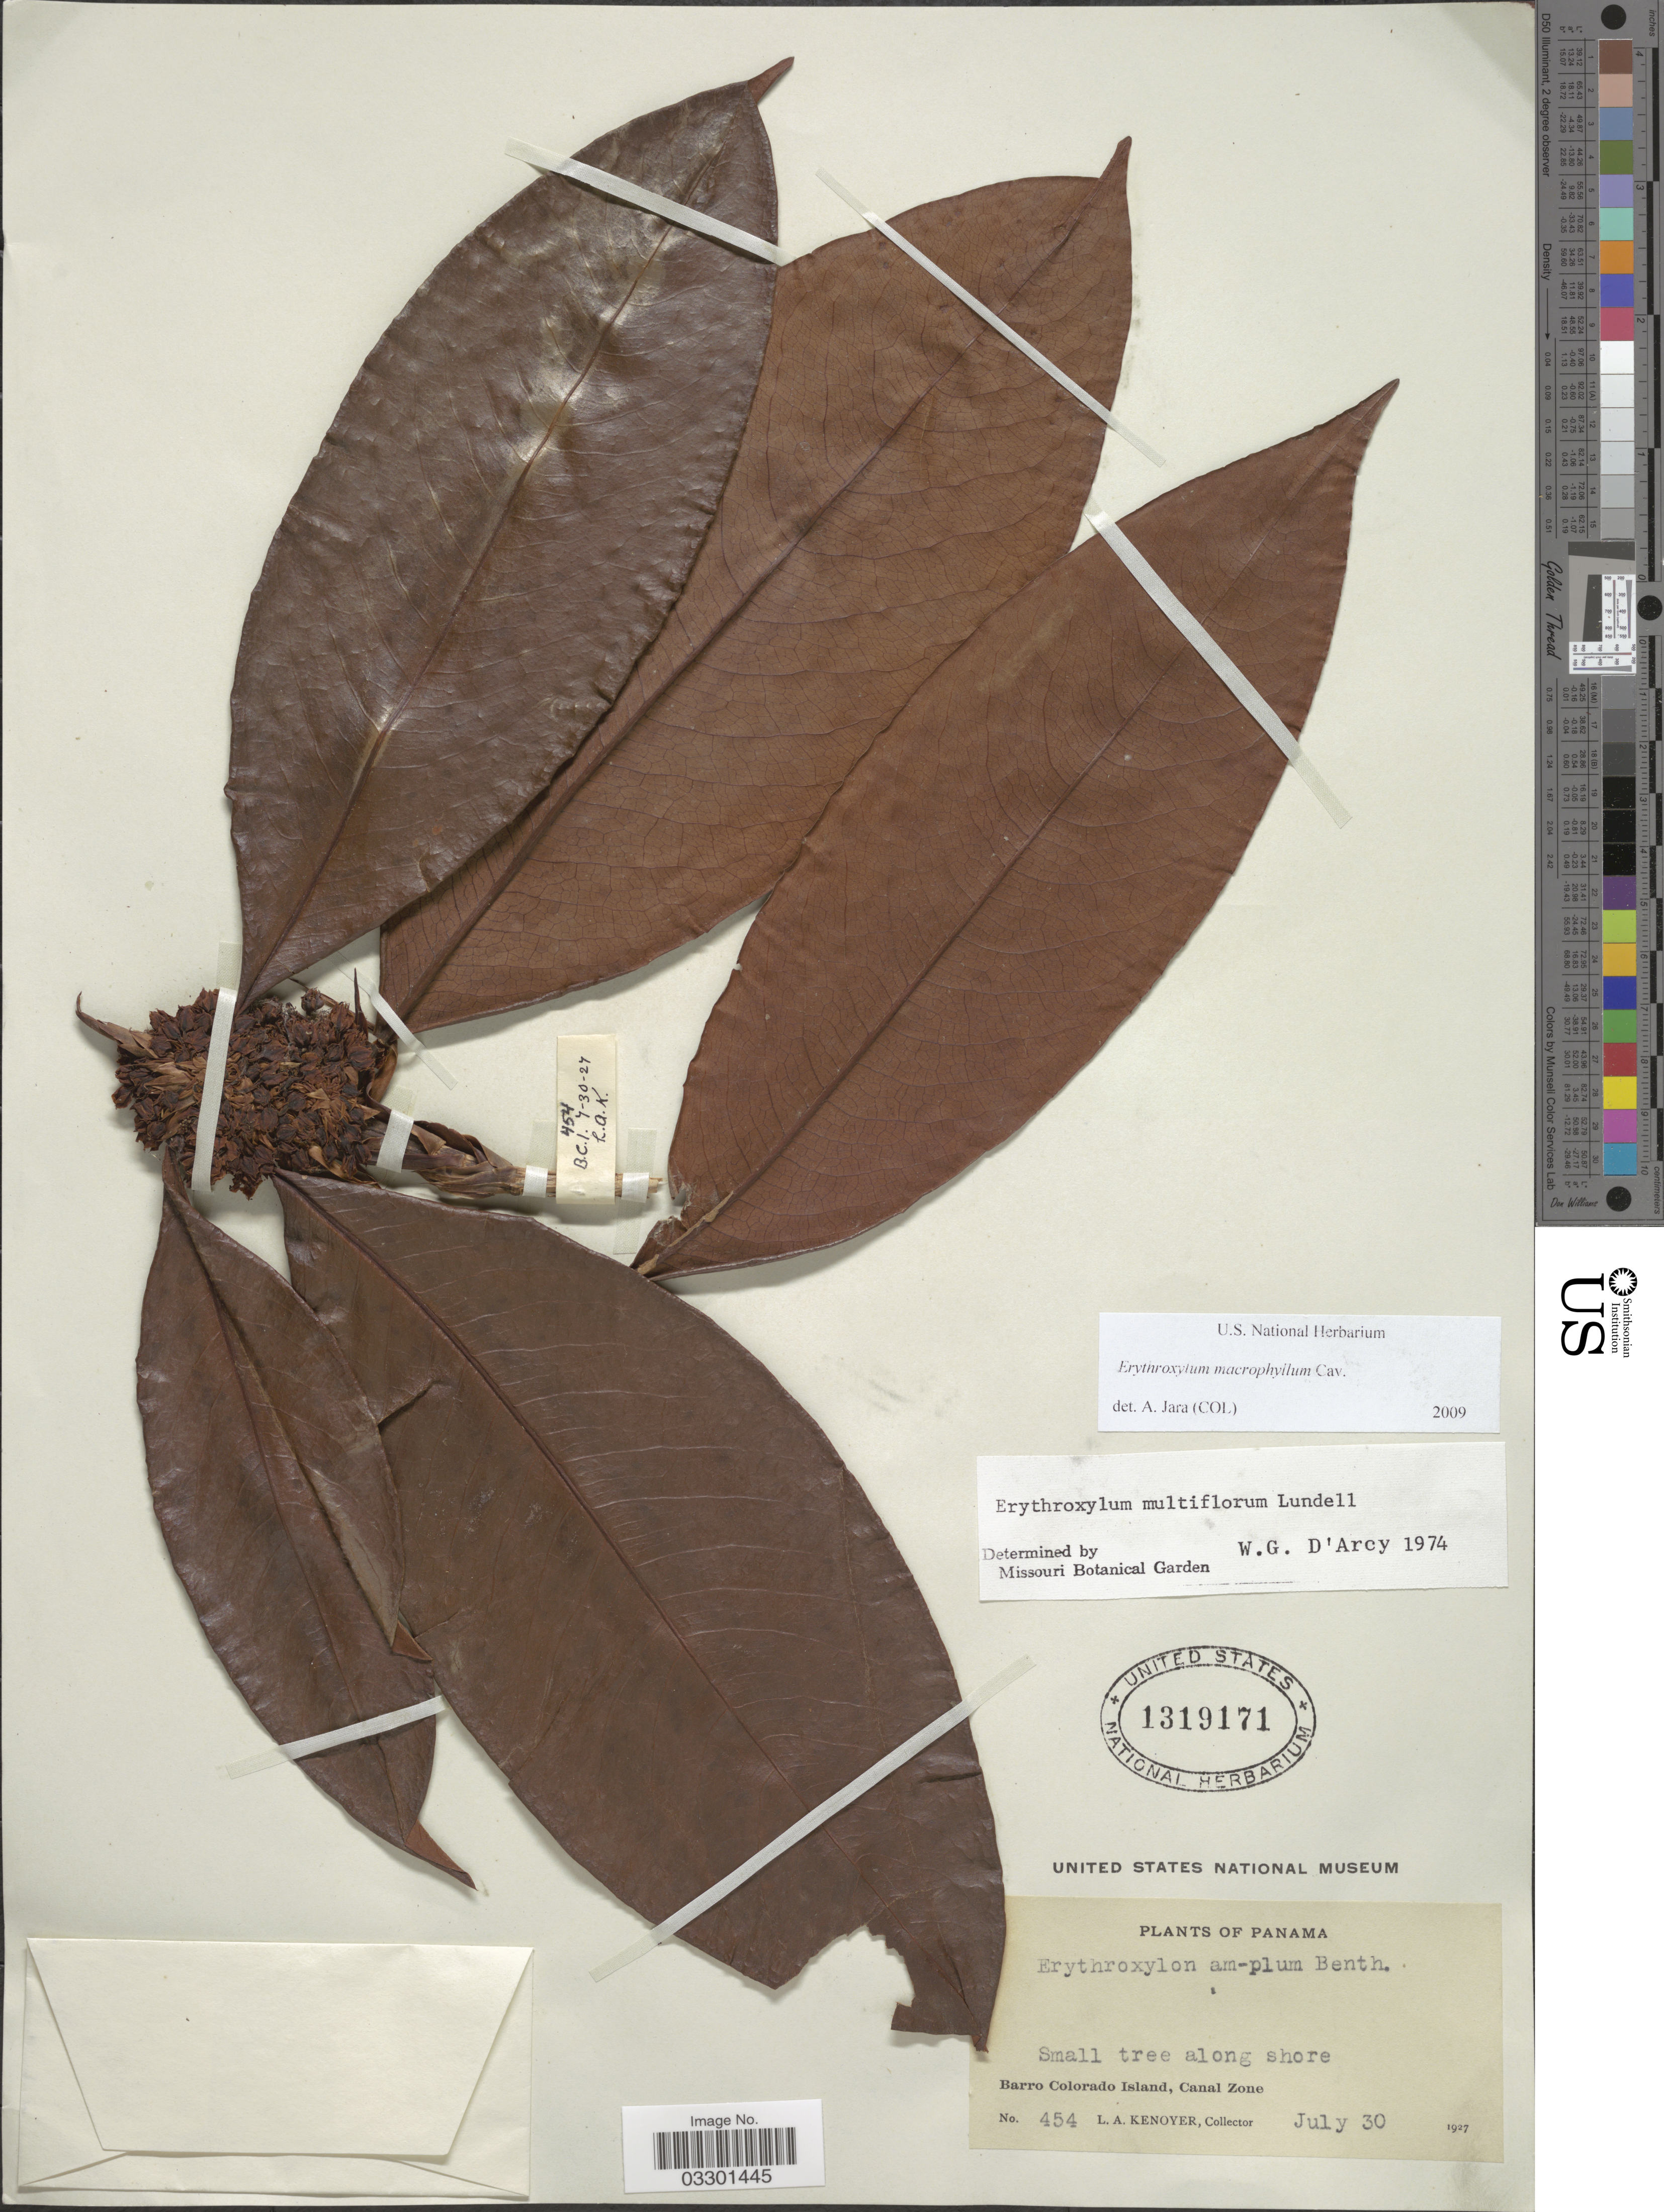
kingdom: Plantae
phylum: Tracheophyta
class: Magnoliopsida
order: Malpighiales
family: Erythroxylaceae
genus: Erythroxylum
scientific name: Erythroxylum macrophyllum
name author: Cav.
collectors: L. A. Kenoyer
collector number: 454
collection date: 1927-07-30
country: Panama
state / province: Panamá Oeste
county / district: Canal Zone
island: Barro Colorado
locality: Barro Colorado Island, Canal Zone.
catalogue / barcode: US 1319171